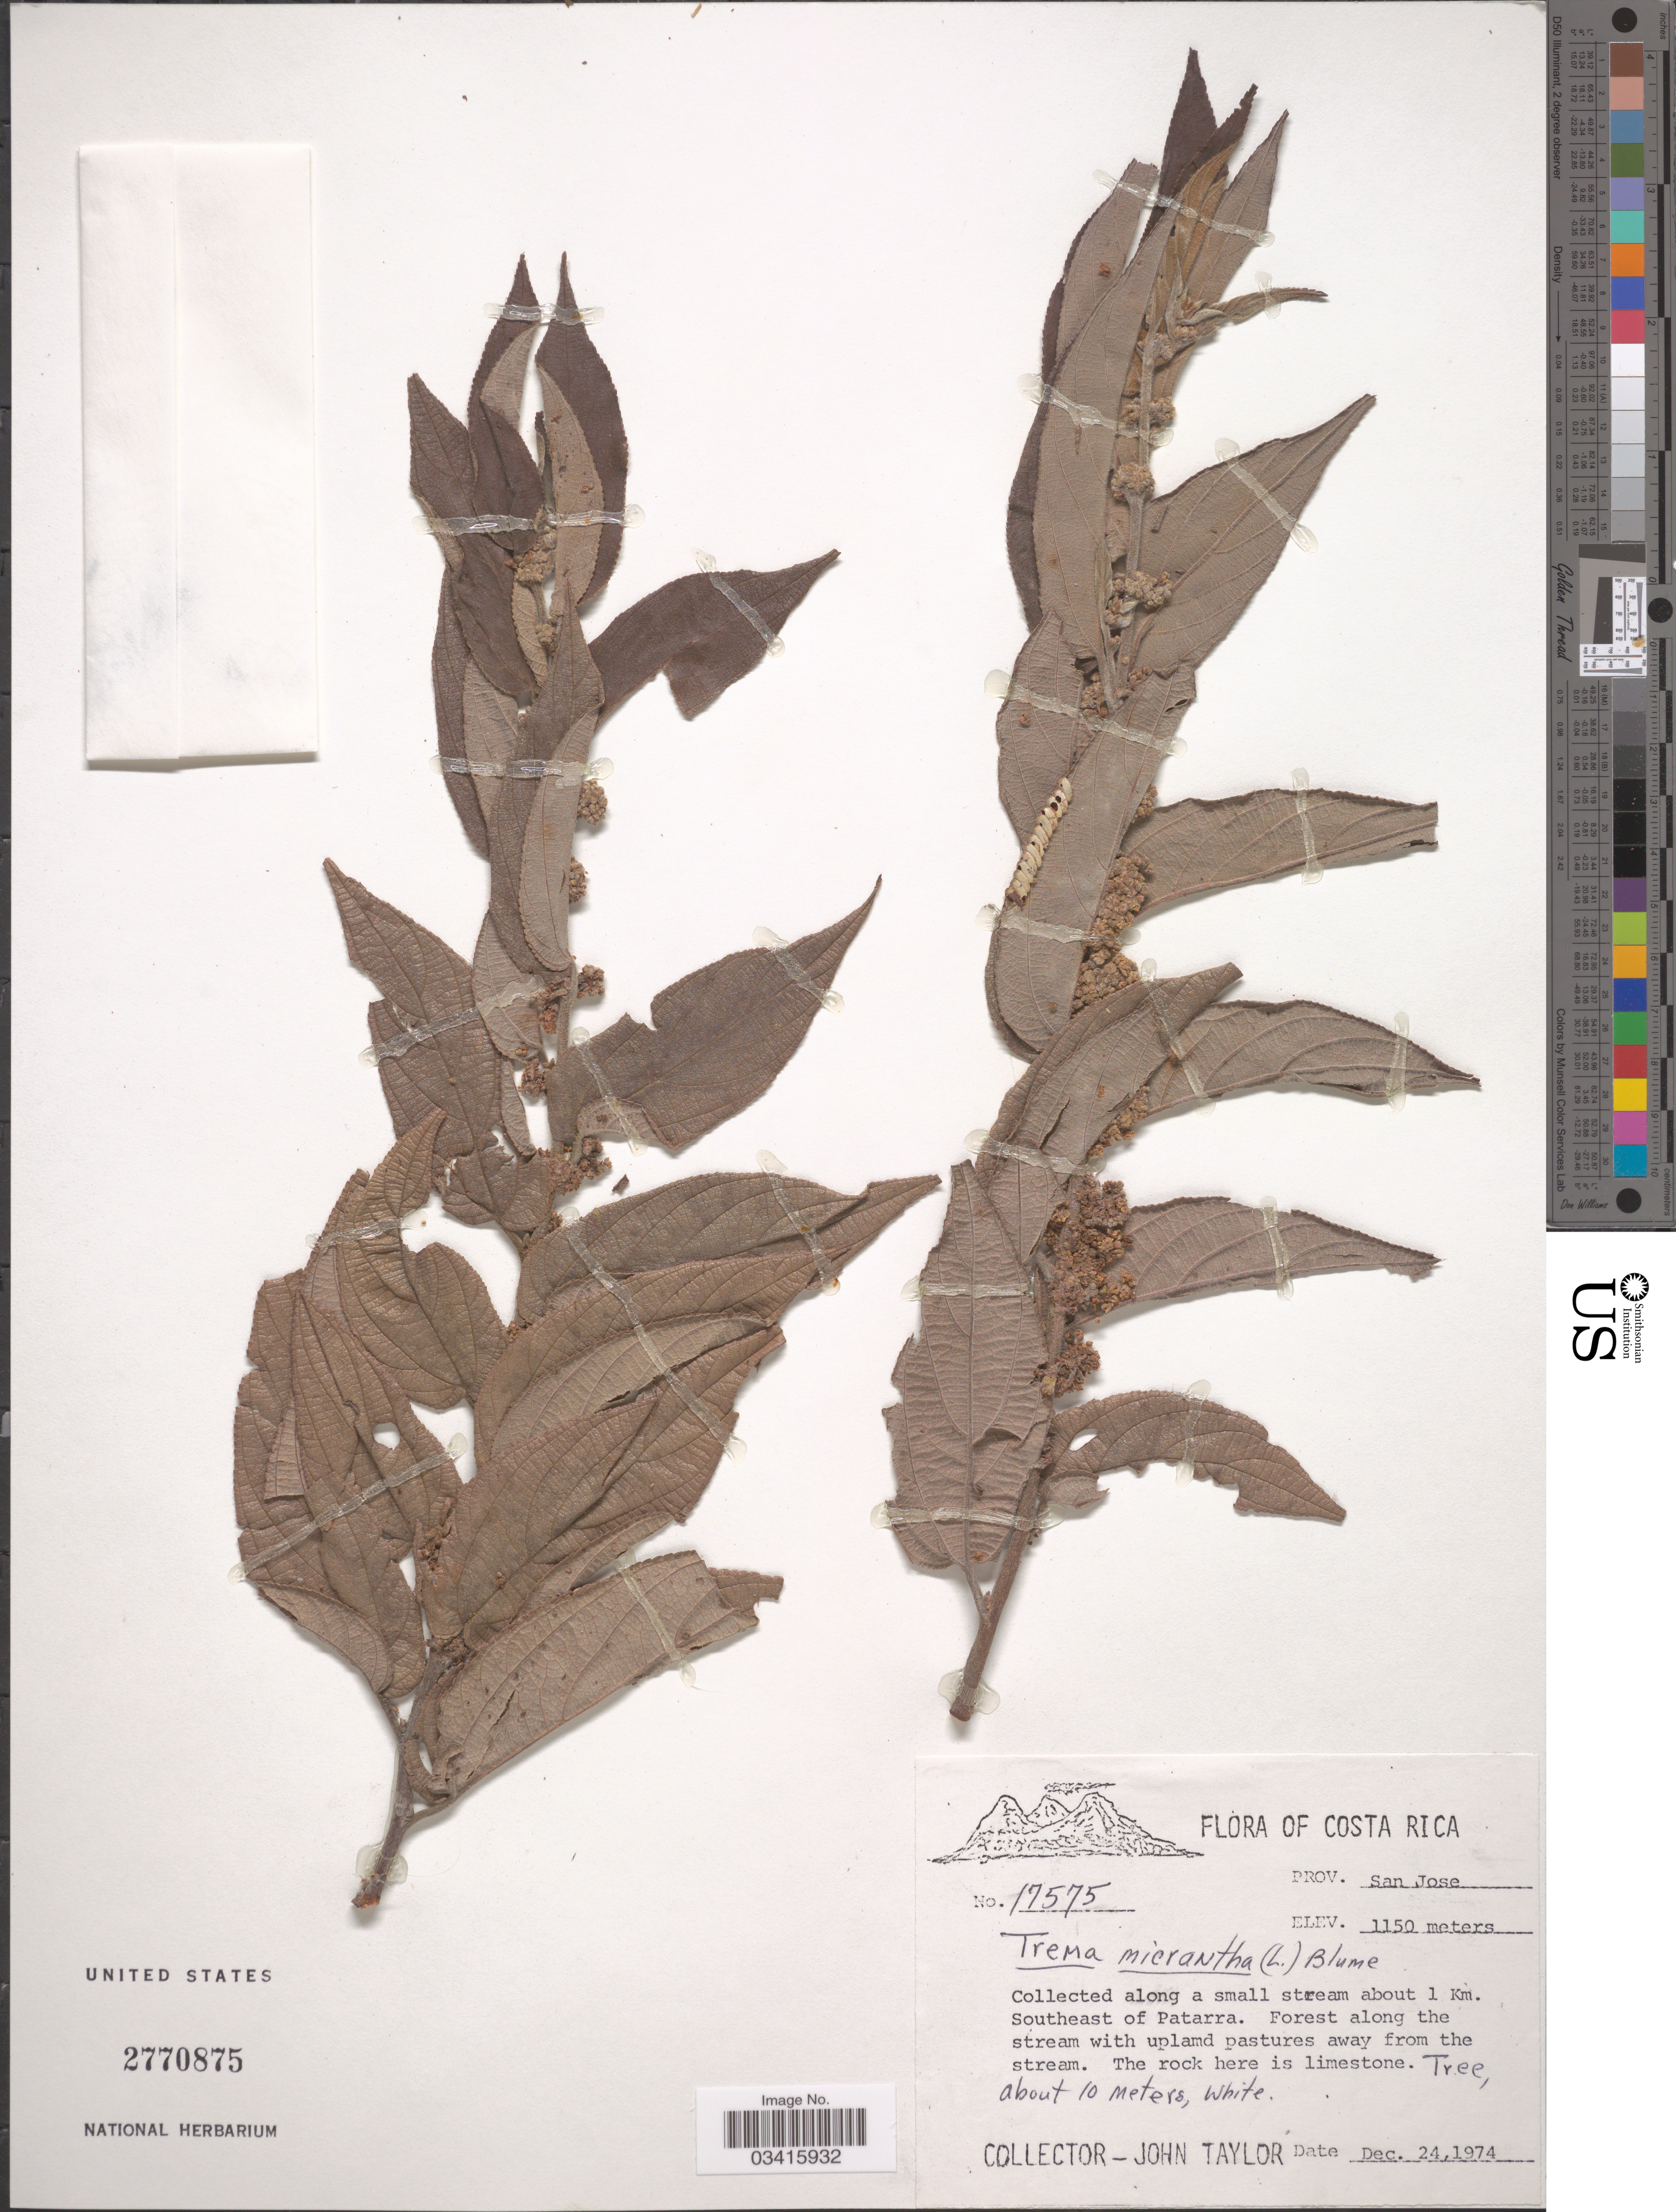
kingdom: Plantae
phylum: Tracheophyta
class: Magnoliopsida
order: Rosales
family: Cannabaceae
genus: Trema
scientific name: Trema micranthum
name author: (L.) Blume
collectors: J. Taylor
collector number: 17575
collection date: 1974-12-24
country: Costa Rica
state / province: San José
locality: Along a small stream about 1 Km. Southeast of Patarra.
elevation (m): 1150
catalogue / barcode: US 2770875